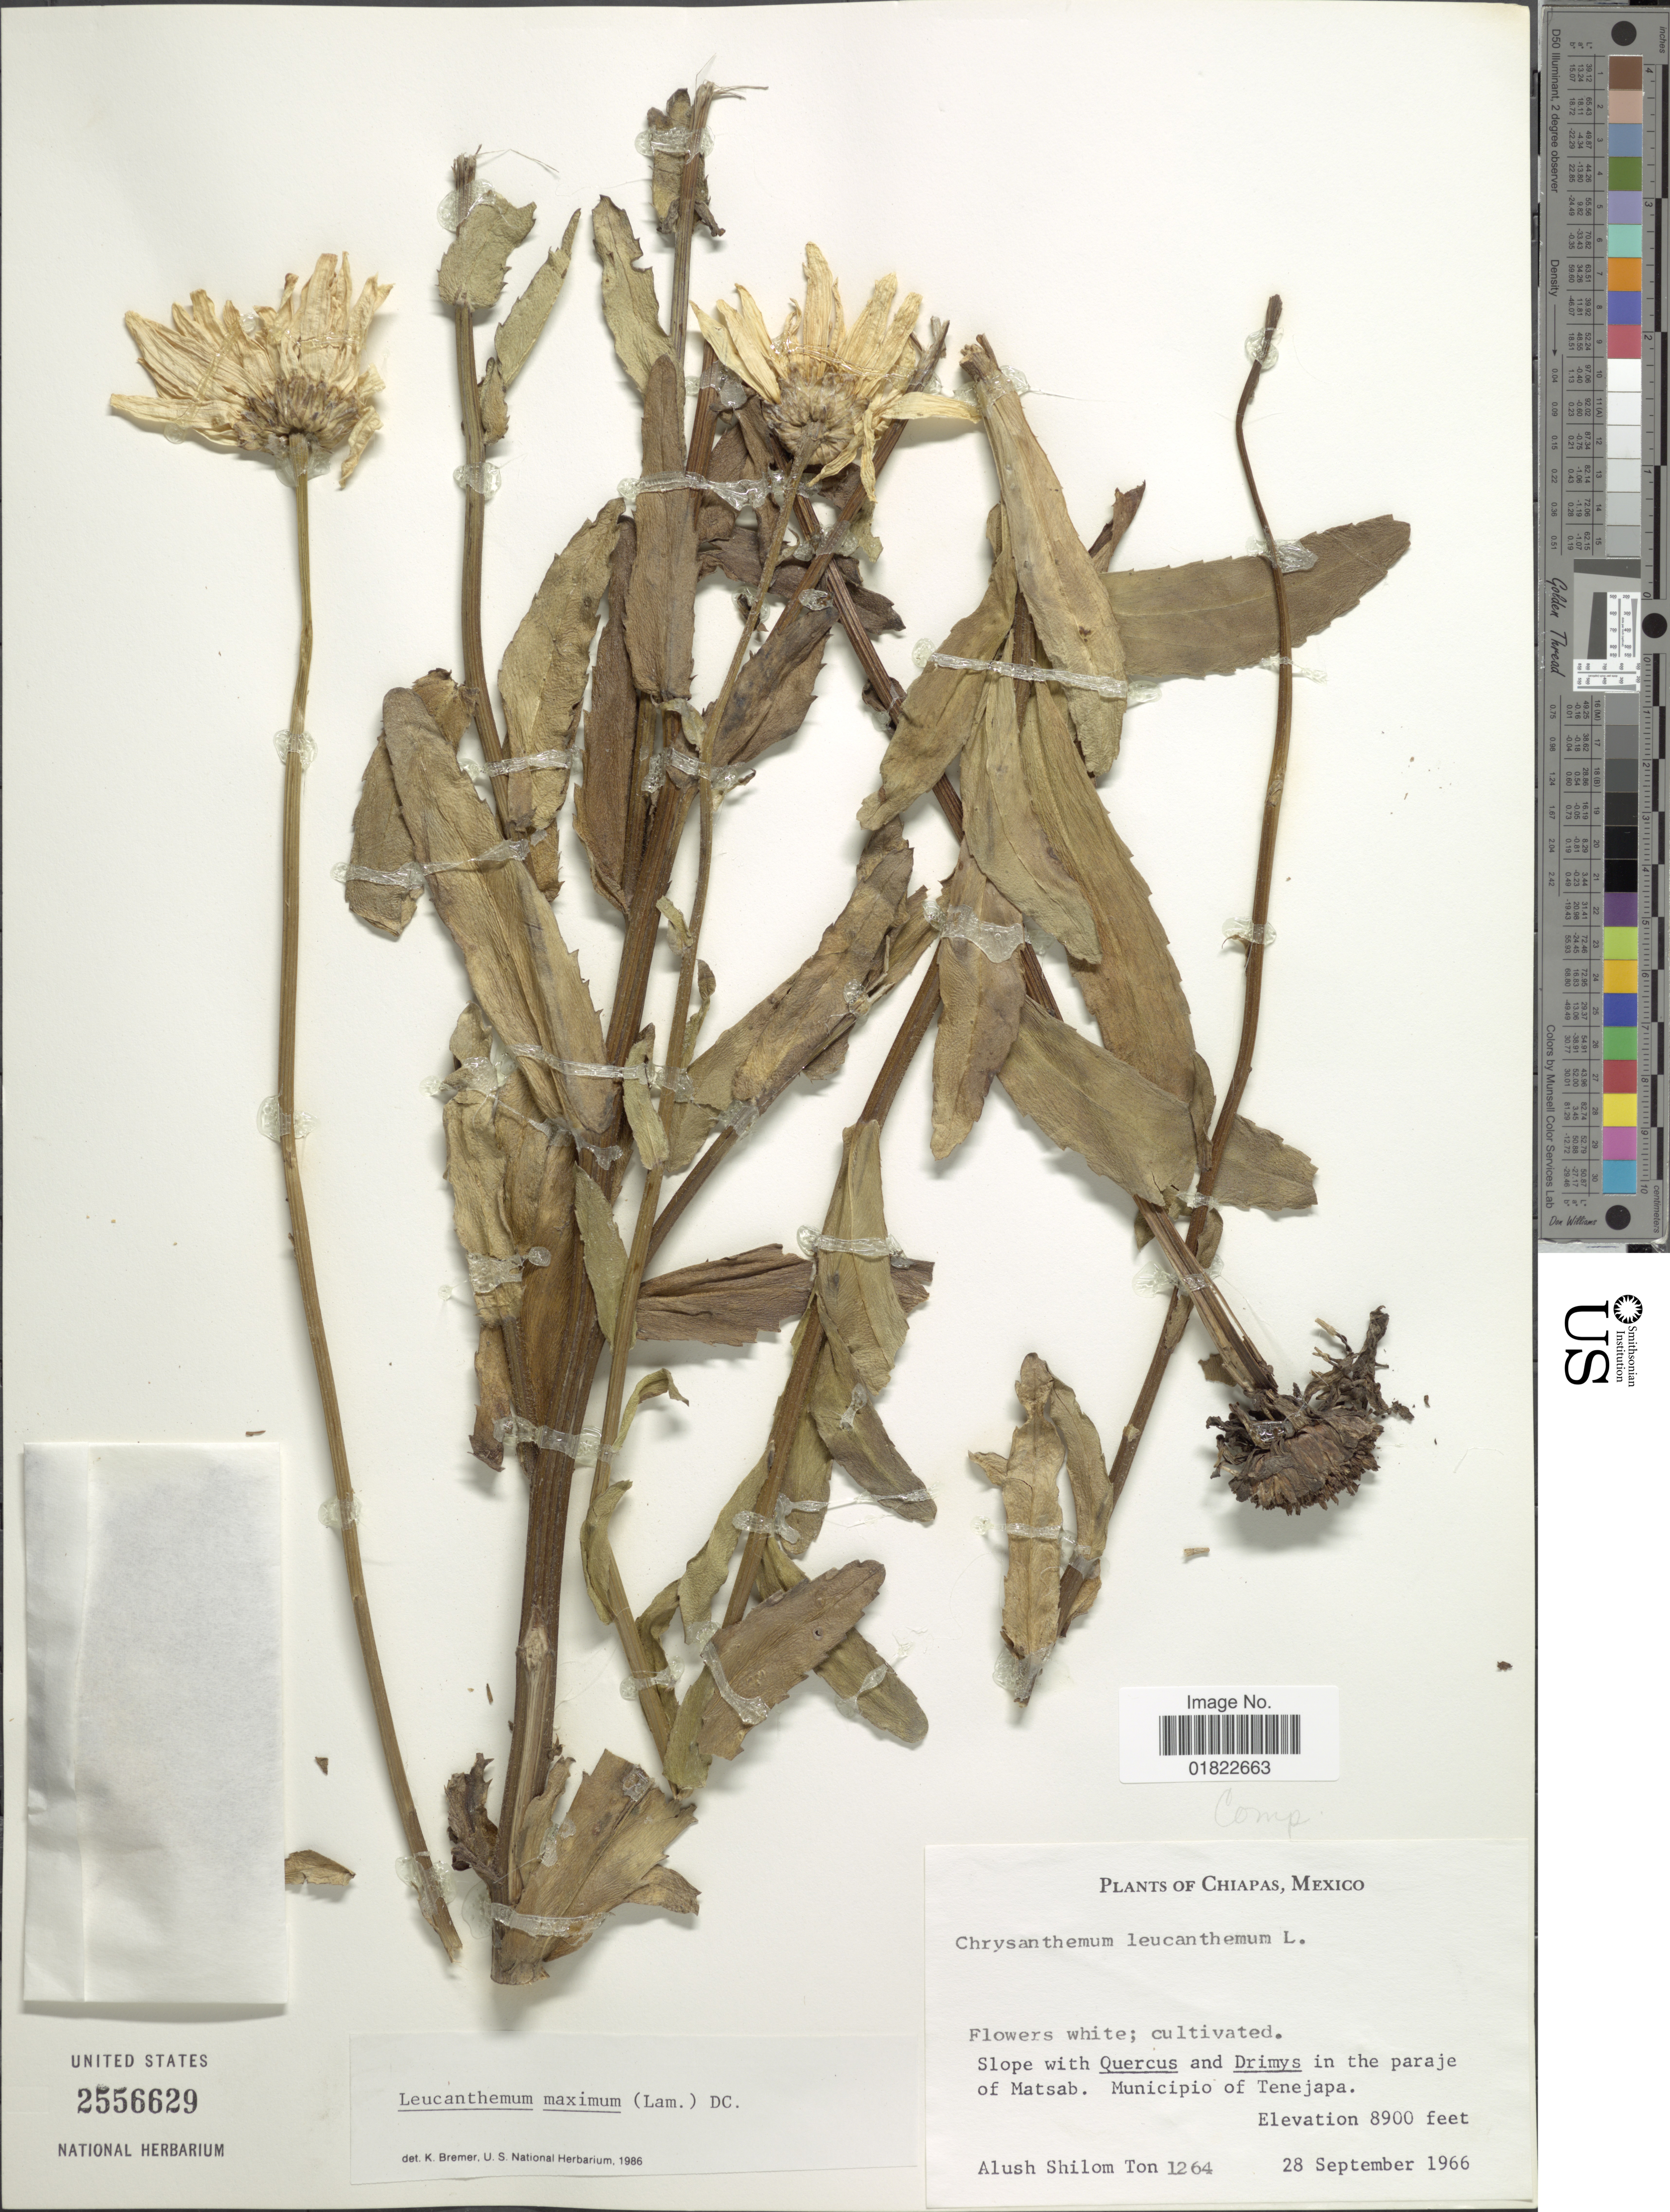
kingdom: Plantae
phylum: Tracheophyta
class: Magnoliopsida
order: Asterales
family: Asteraceae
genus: Leucanthemum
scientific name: Leucanthemum maximum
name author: (Ramond) DC.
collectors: A. M. Ton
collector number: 1264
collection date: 1966-09-28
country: Mexico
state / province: Chiapas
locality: Chiapas, Municipio of Tenejapa. In the paraje of Matsab.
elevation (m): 2713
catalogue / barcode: US 2556629